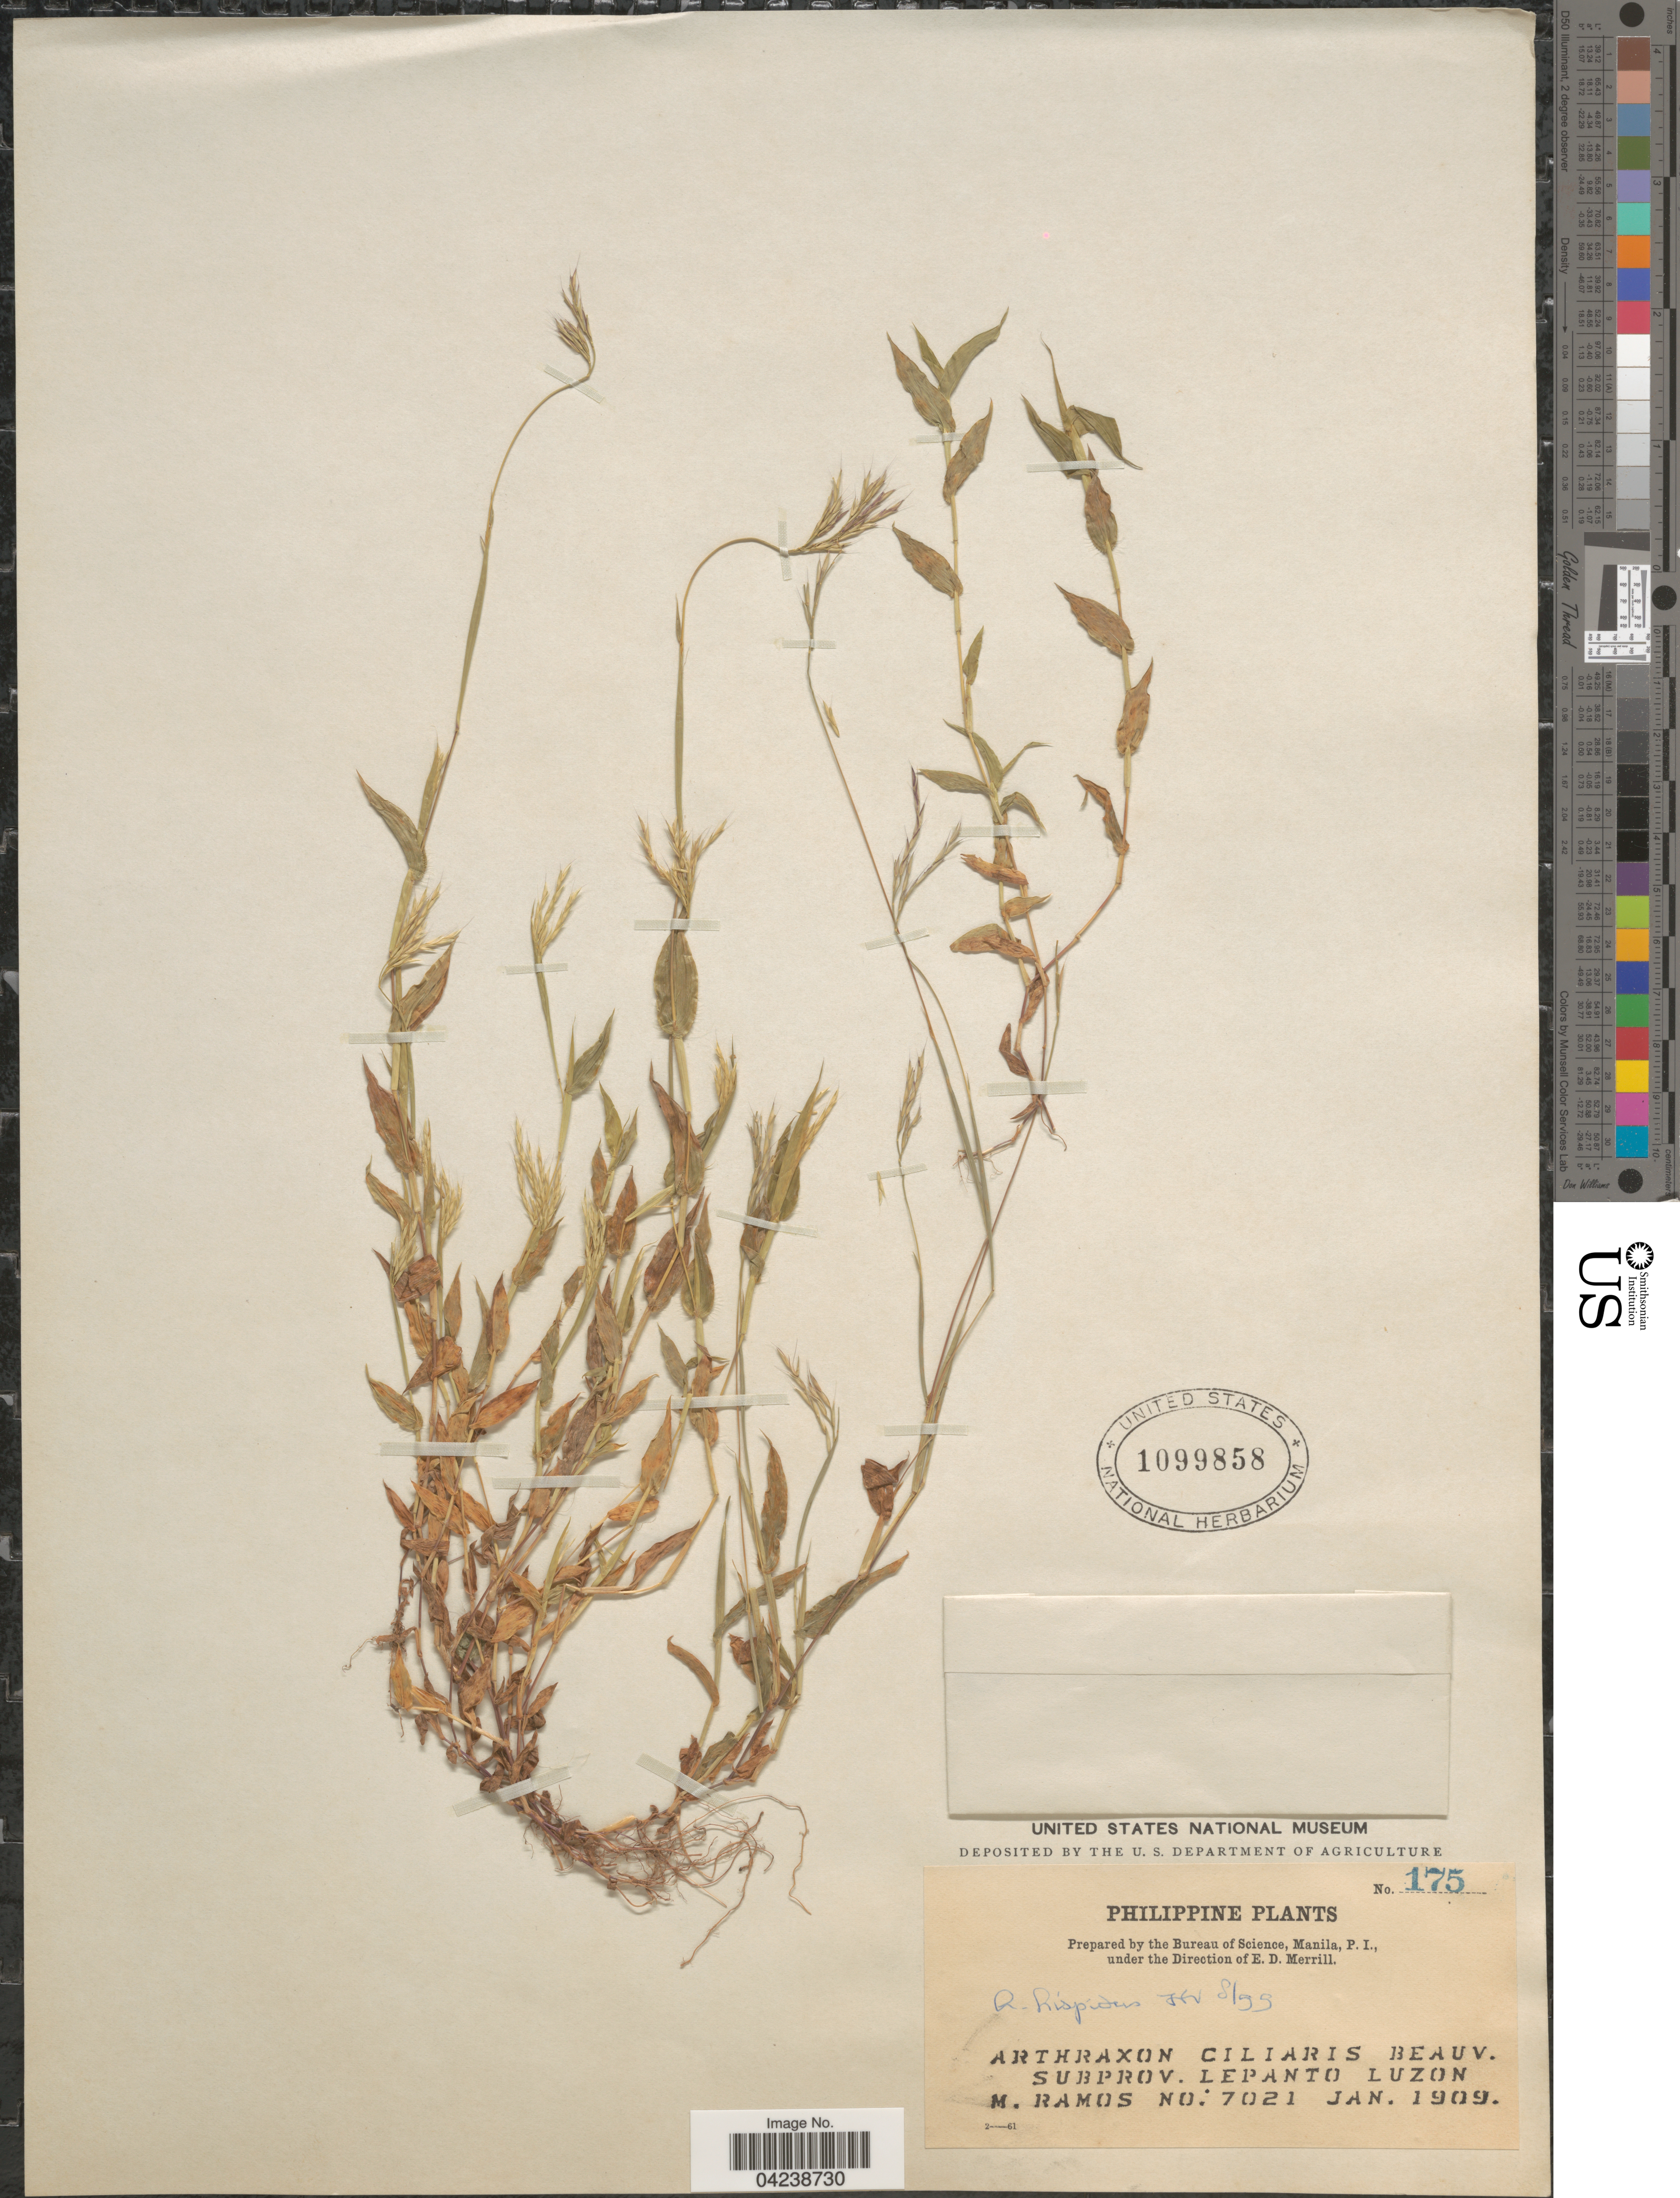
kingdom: Plantae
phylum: Tracheophyta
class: Liliopsida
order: Poales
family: Poaceae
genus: Arthraxon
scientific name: Arthraxon hispidus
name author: (Thunb.) Makino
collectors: M. Ramos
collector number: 7021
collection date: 1909-01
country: Philippines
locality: Subprov. Lepanto. Luzon.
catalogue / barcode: US 1099858